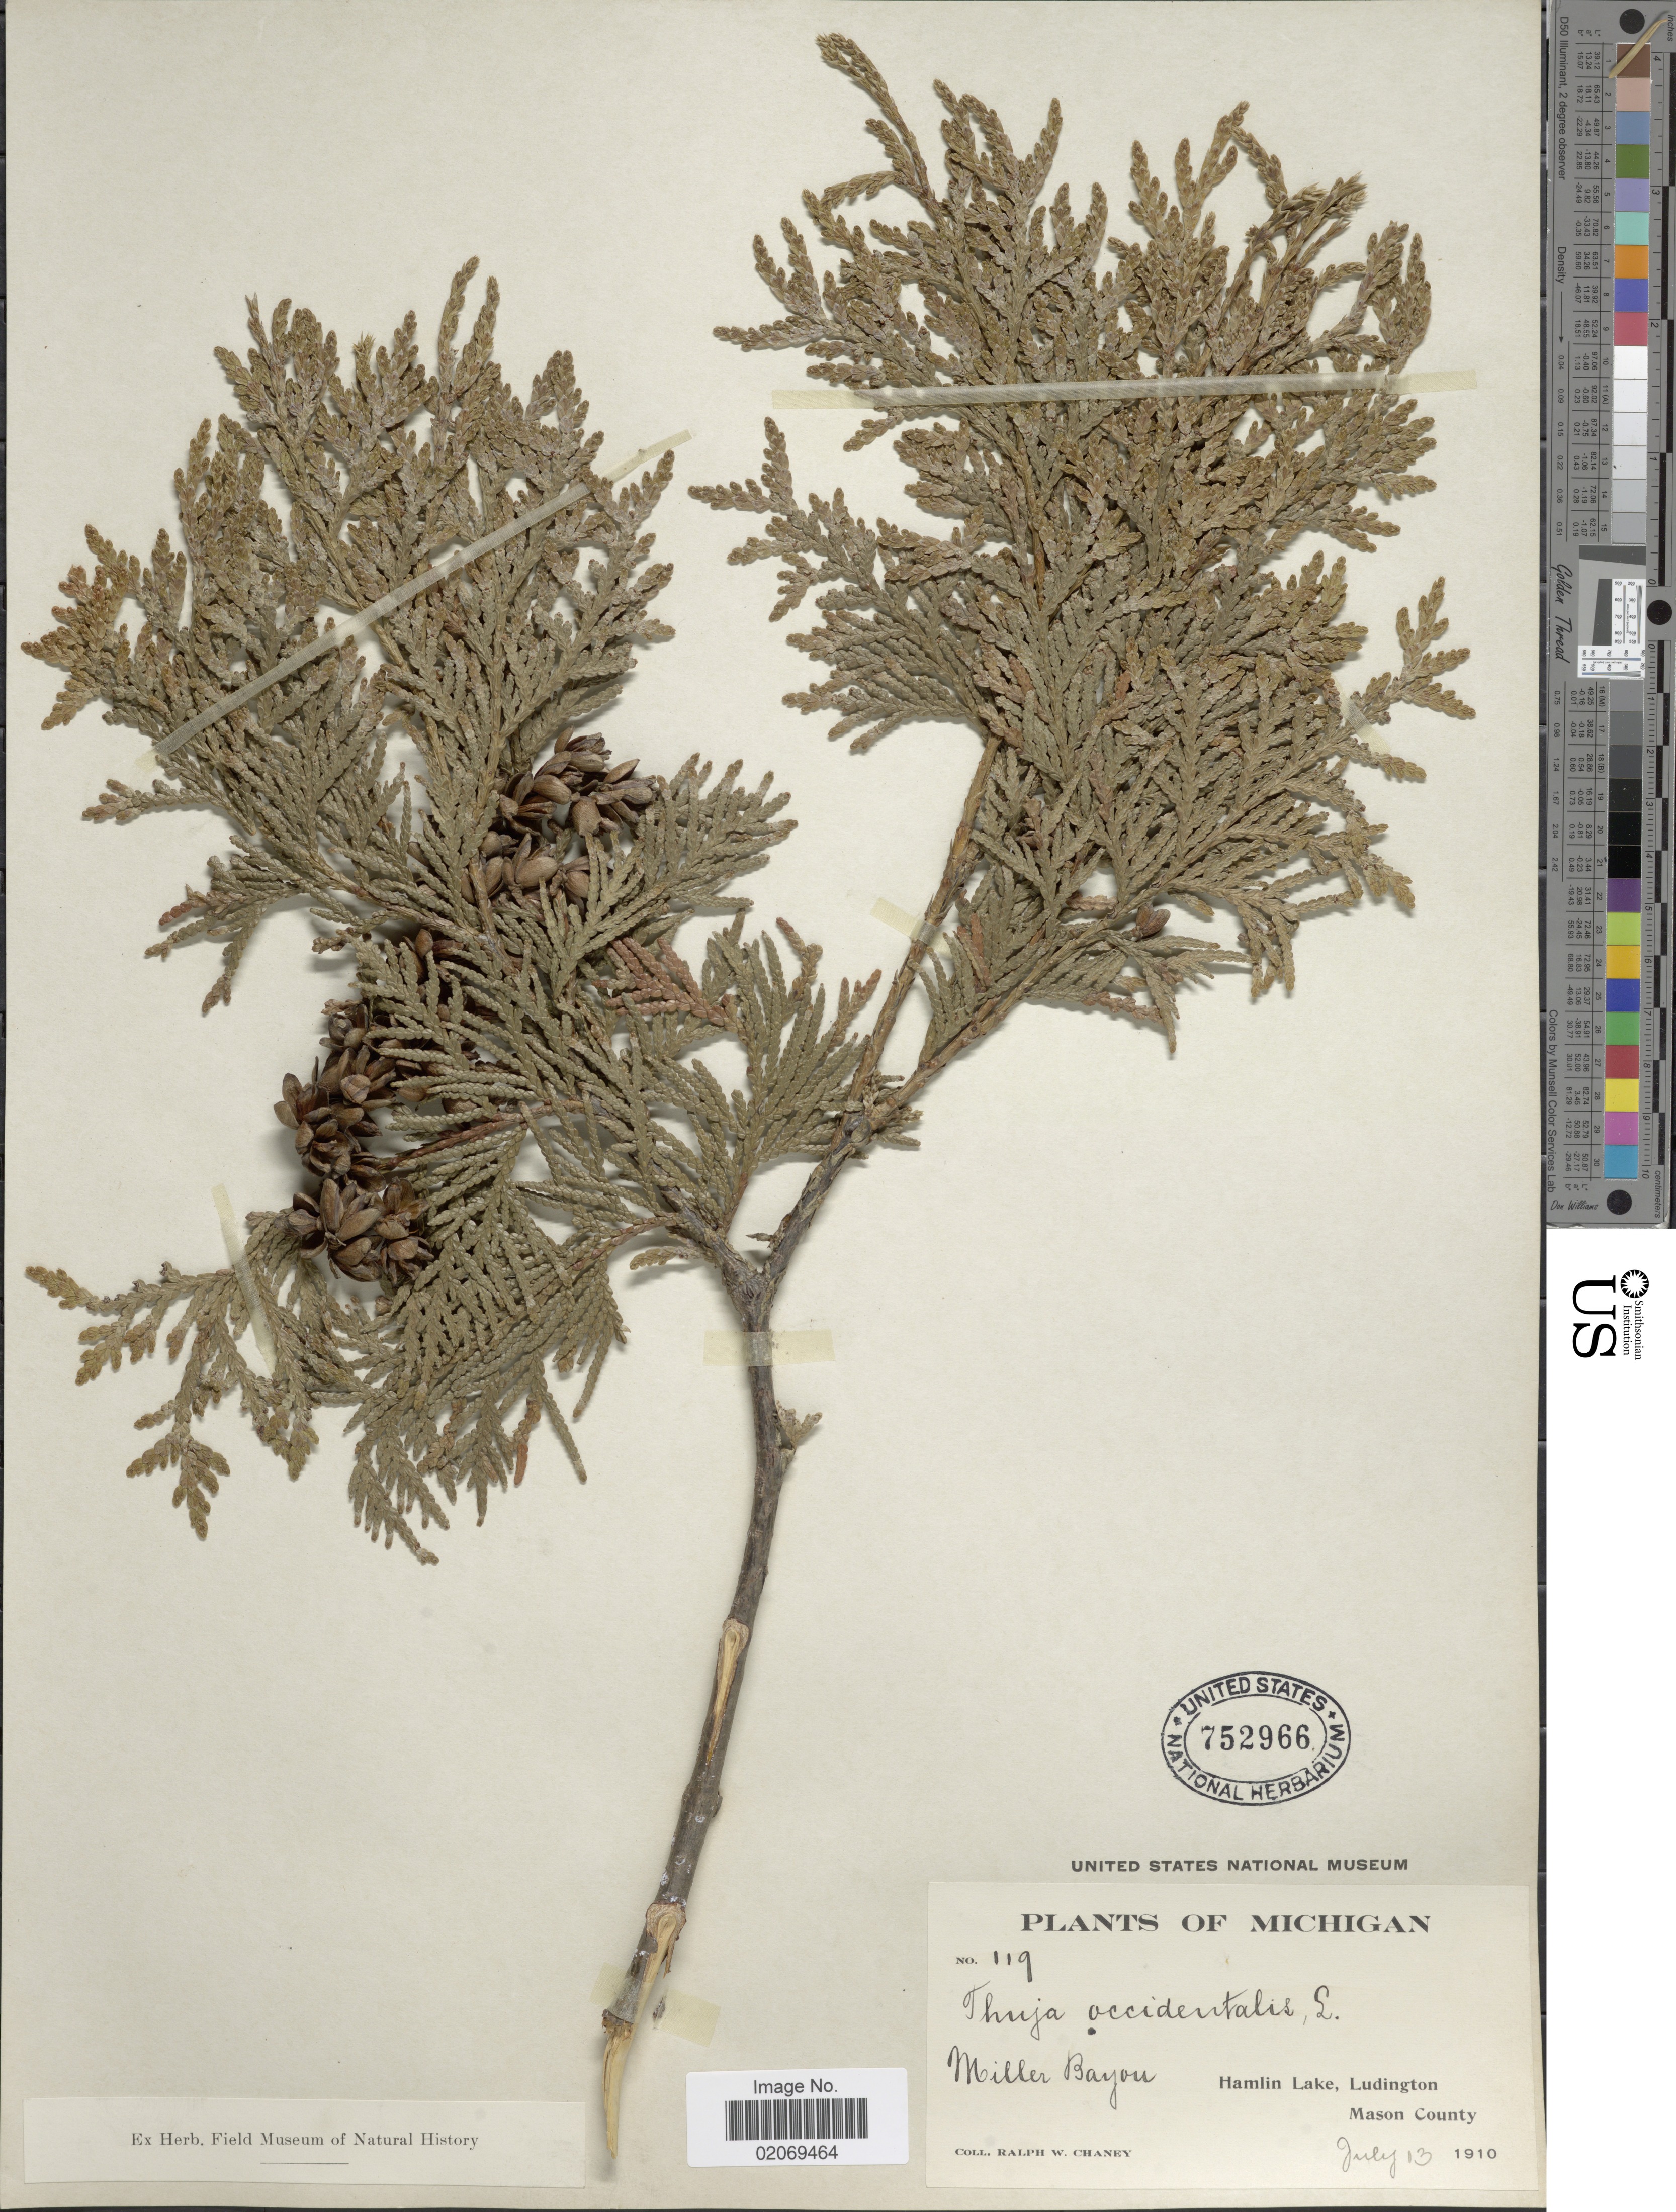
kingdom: Plantae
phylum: Tracheophyta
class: Pinopsida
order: Pinales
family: Cupressaceae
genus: Thuja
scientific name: Thuja occidentalis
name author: L.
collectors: R. Chaney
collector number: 119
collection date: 1910-07-13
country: United States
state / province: Michigan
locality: Miller Bayon, Hamlin Lake, Ludington, Mason County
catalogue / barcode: US 752966